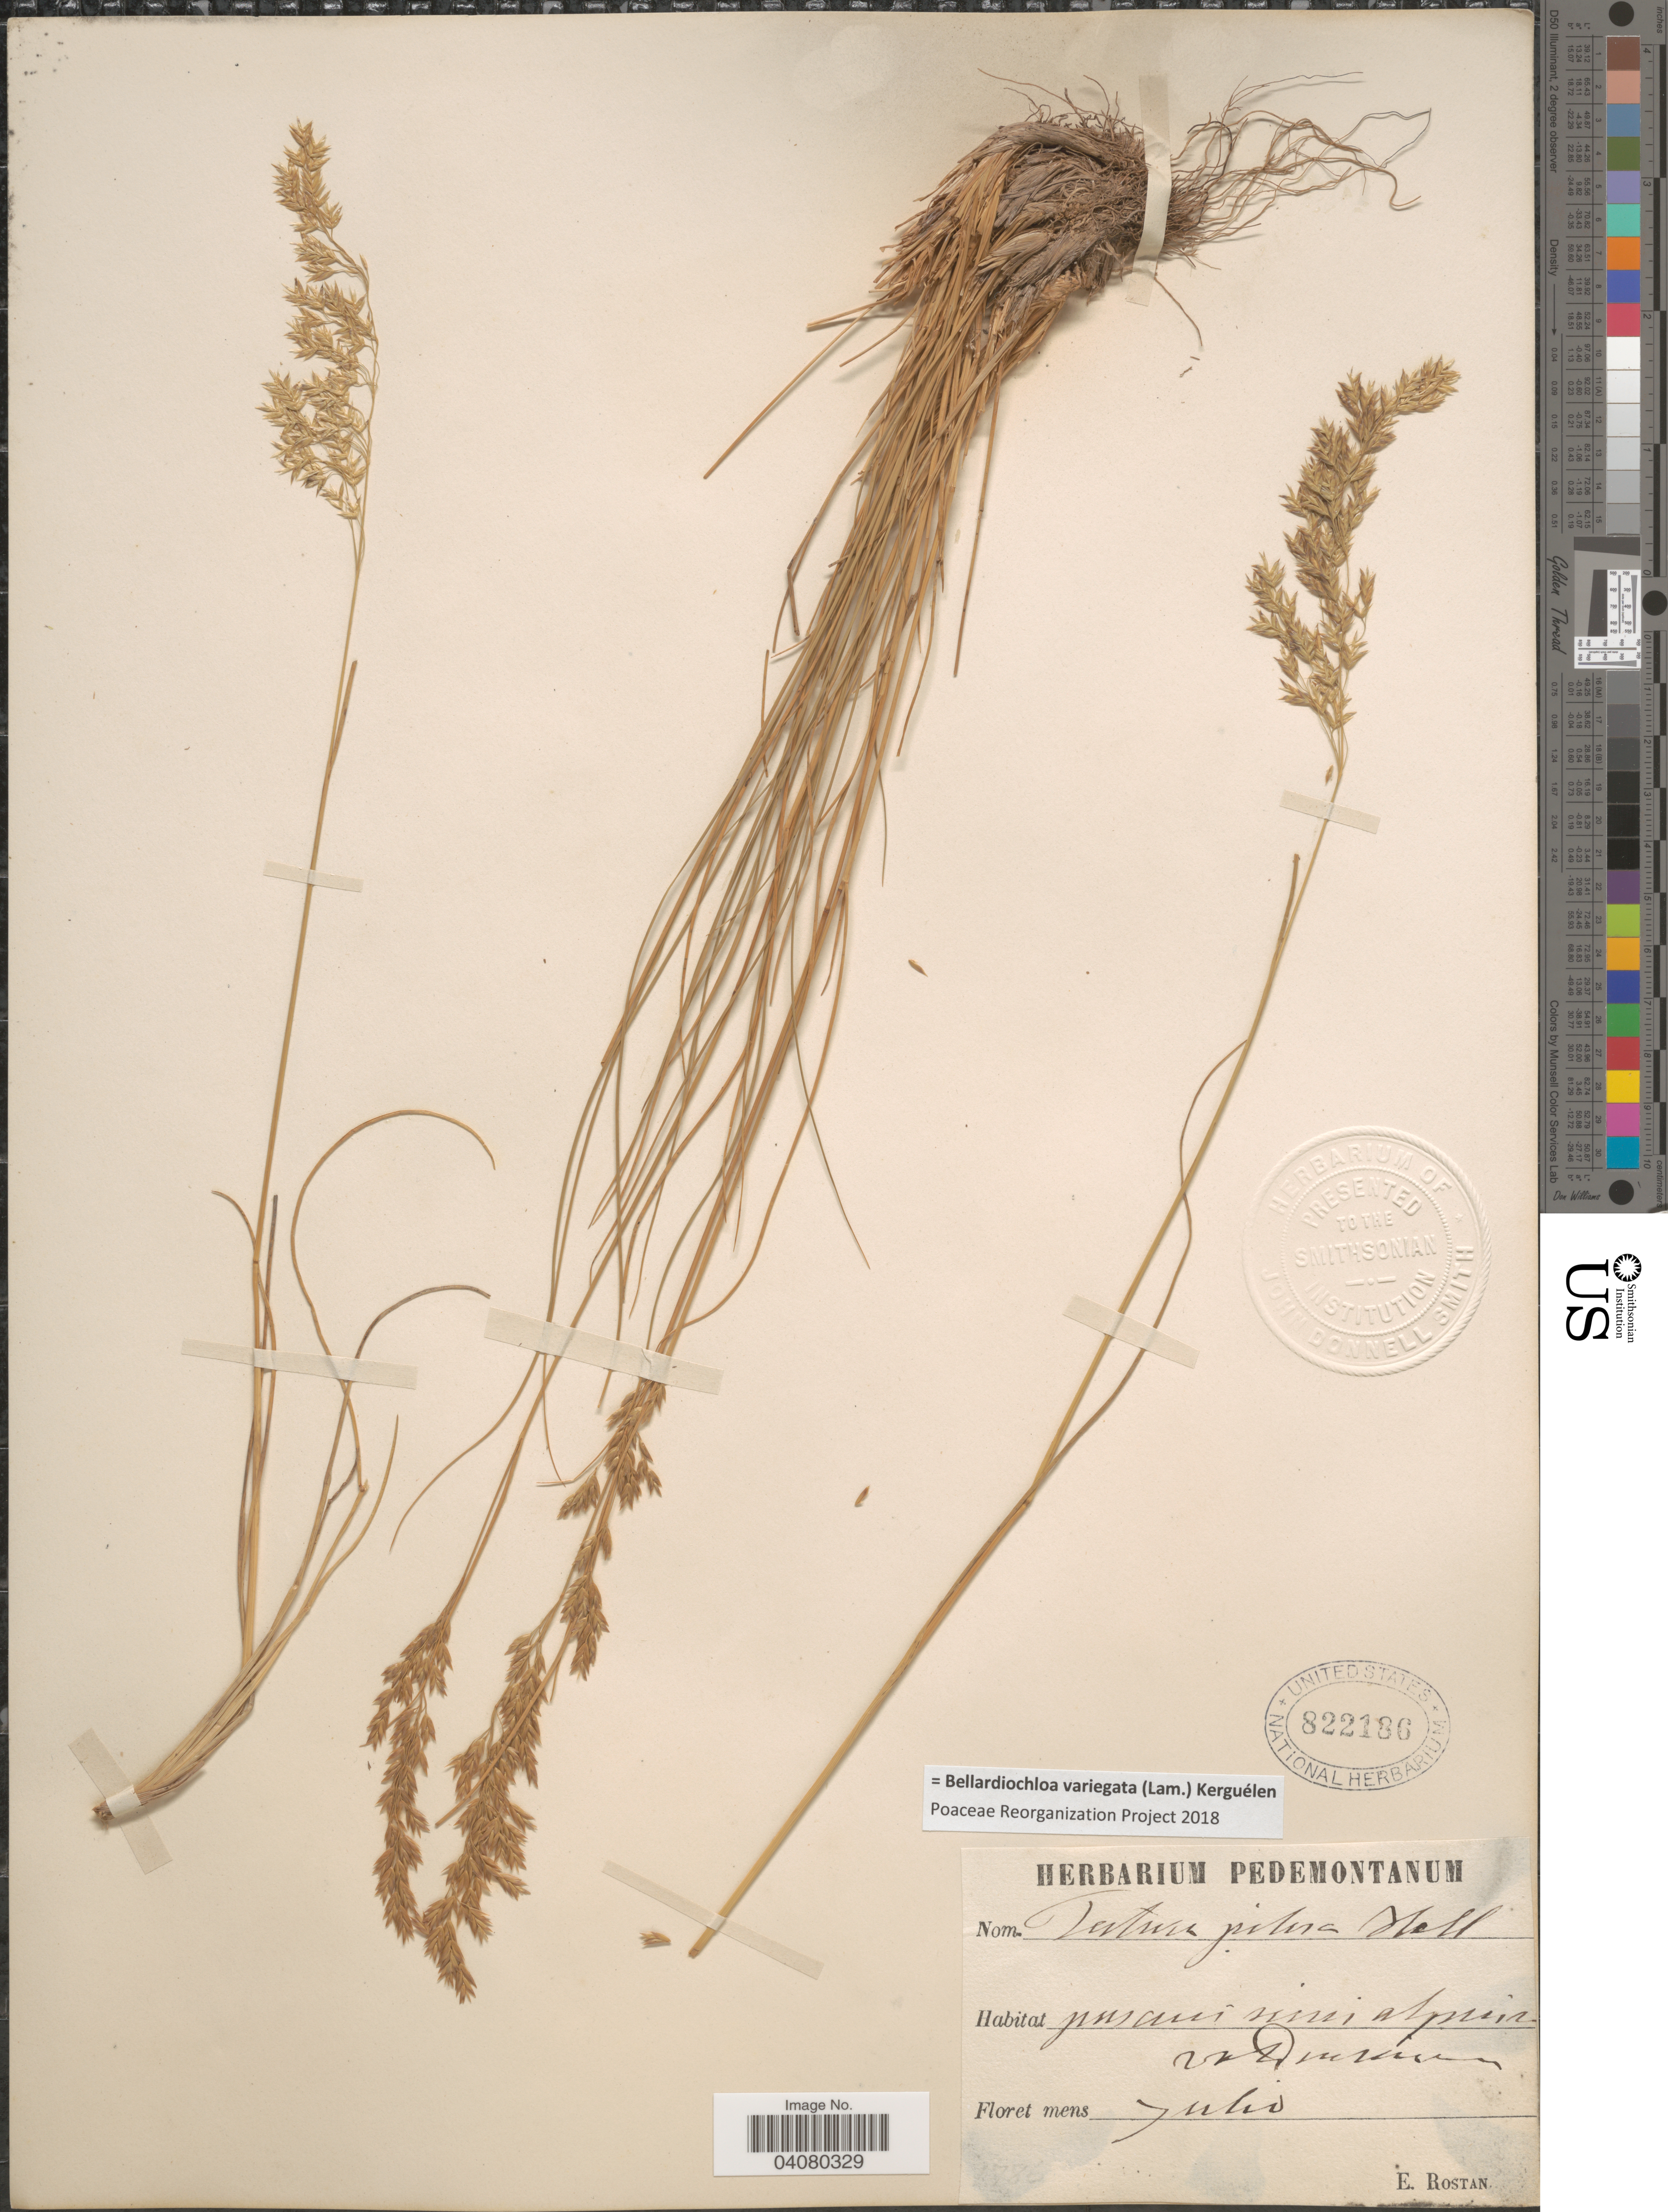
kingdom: Plantae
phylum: Tracheophyta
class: Liliopsida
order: Poales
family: Poaceae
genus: Bellardiochloa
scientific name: Bellardiochloa variegata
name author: (Lam.) Kerguélen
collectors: E. Rostan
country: Italy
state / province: Piedmont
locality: Pascuis viccis alpinis[interpreted] [illegible text]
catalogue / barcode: US 822186